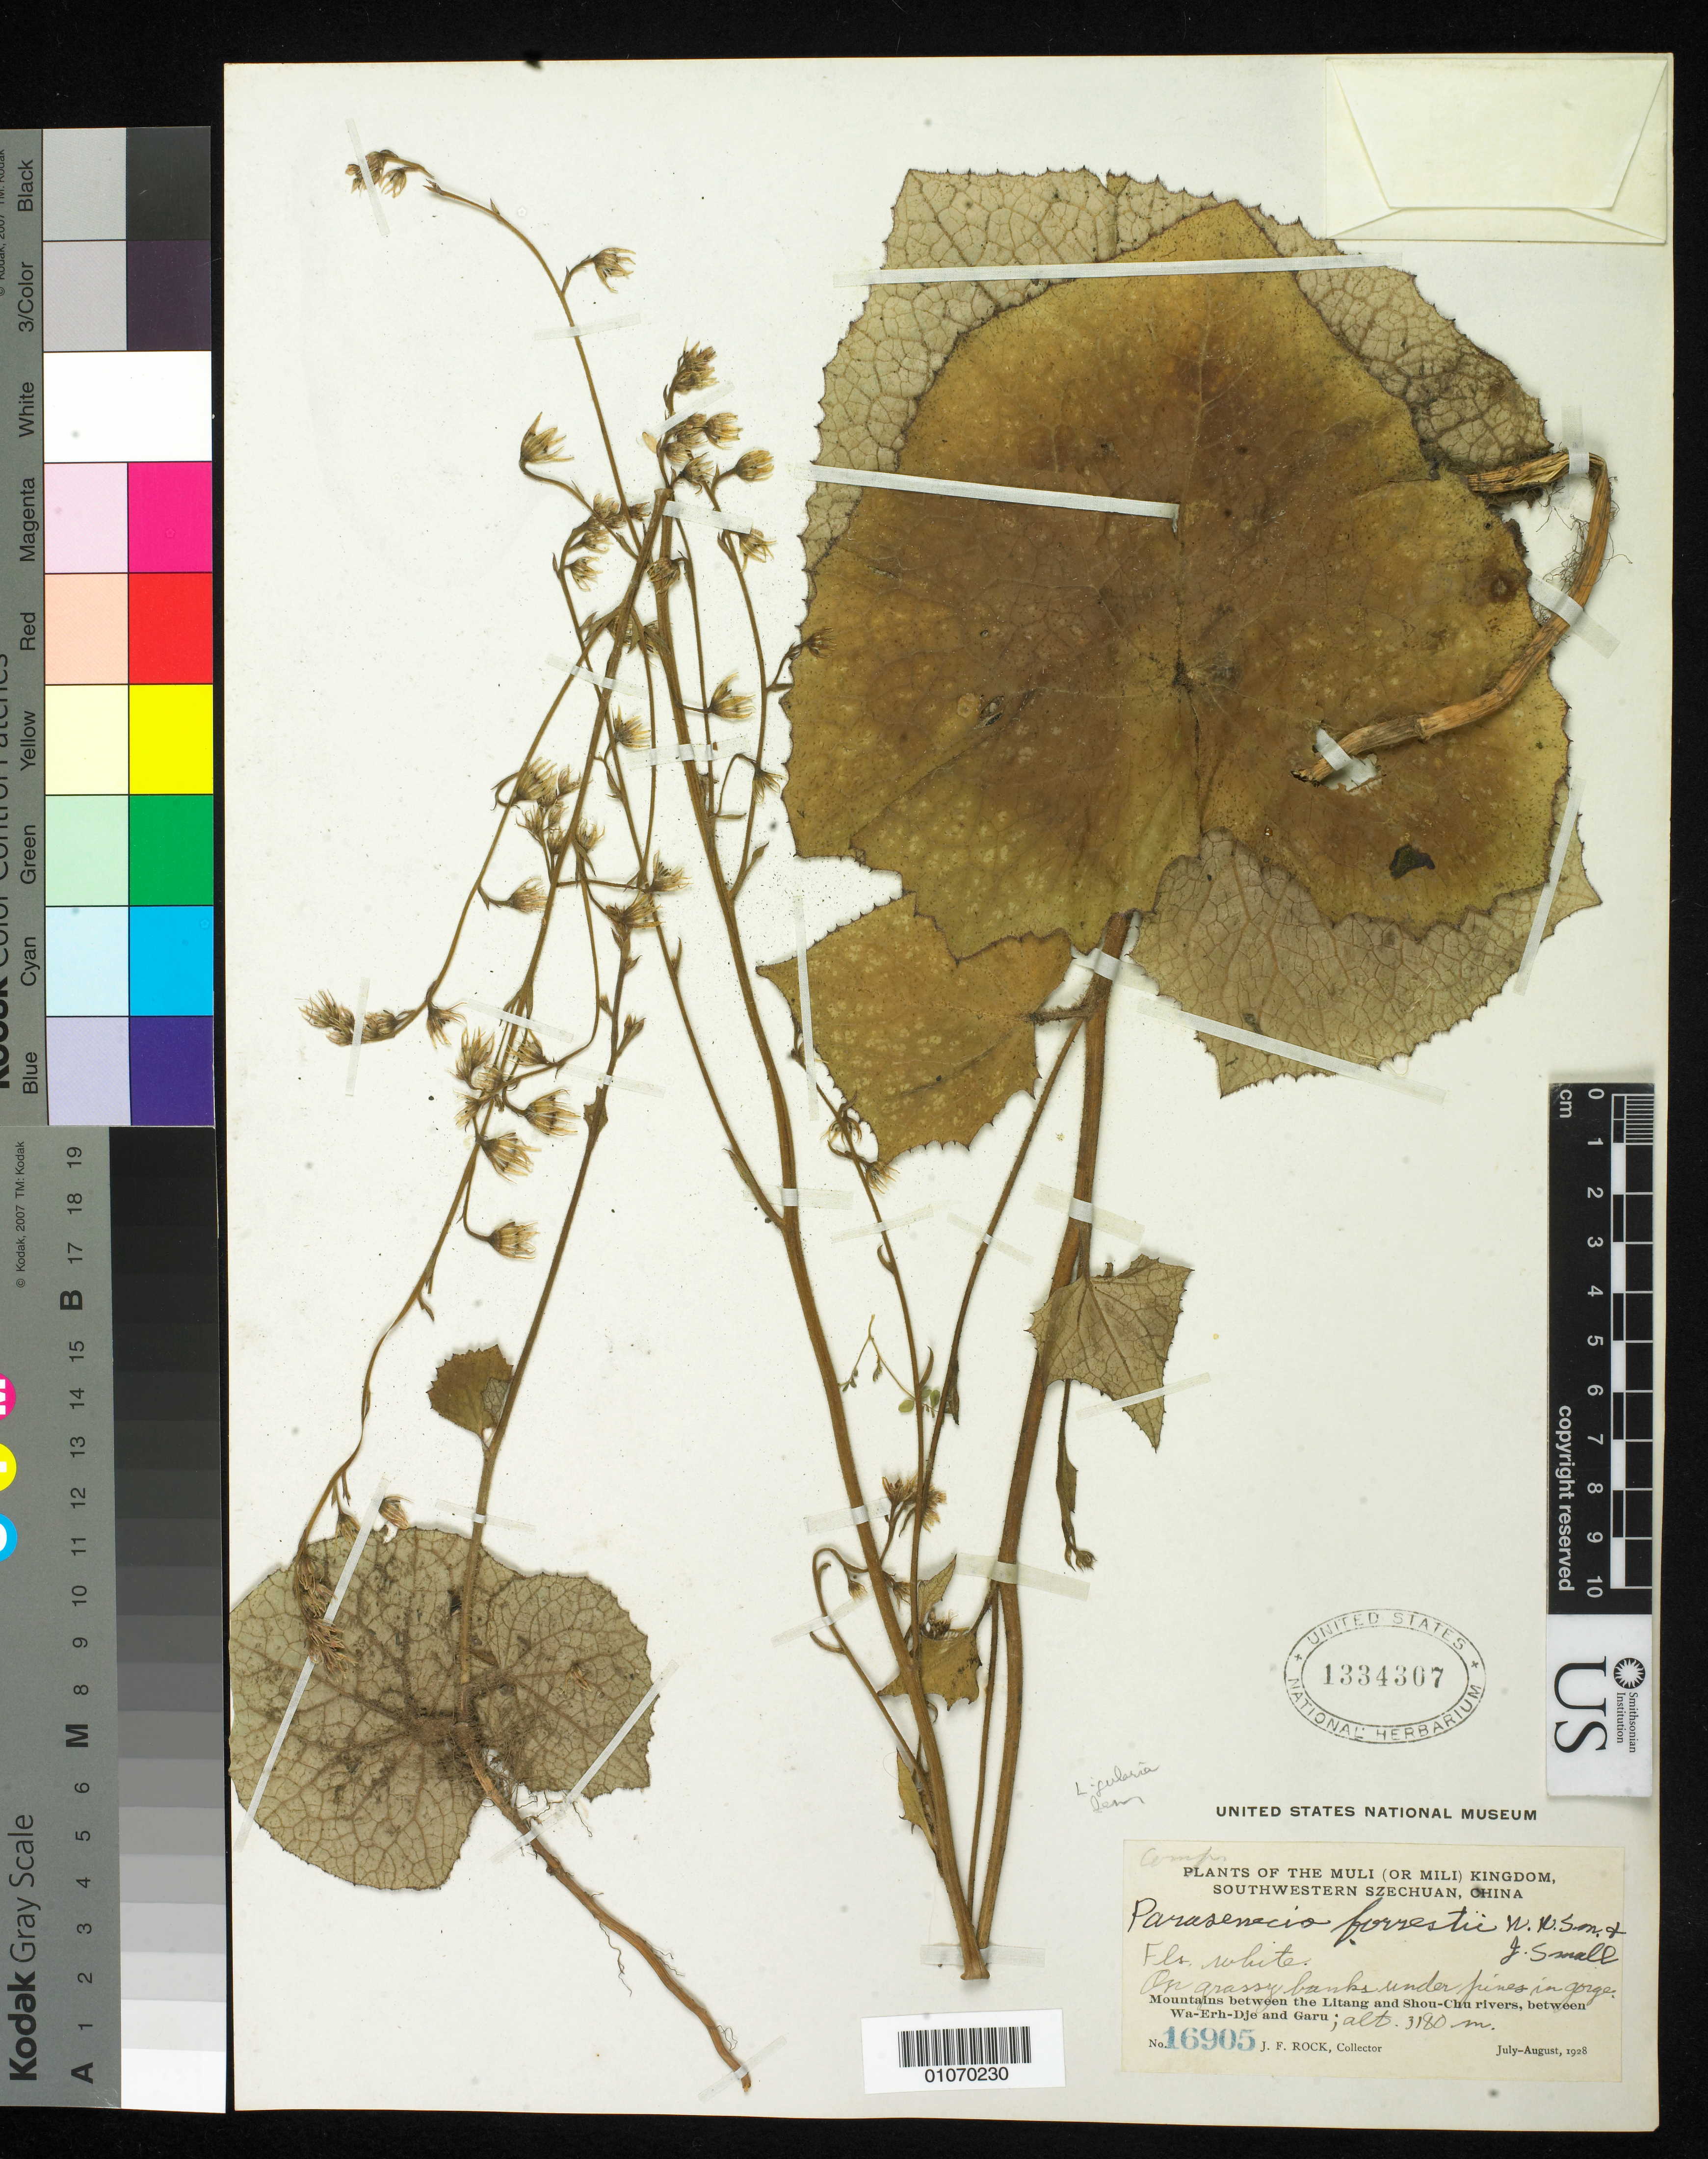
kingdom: Plantae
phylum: Tracheophyta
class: Magnoliopsida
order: Asterales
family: Asteraceae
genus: Parasenecio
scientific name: Parasenecio forrestii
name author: W.W. Sm. & Small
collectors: J. F. Rock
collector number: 16905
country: China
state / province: Sichuan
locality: Mountains between the Litang and Shou-Chu rivers, between Wa-Erh-Dje and Garu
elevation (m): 3180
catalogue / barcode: US 1334307